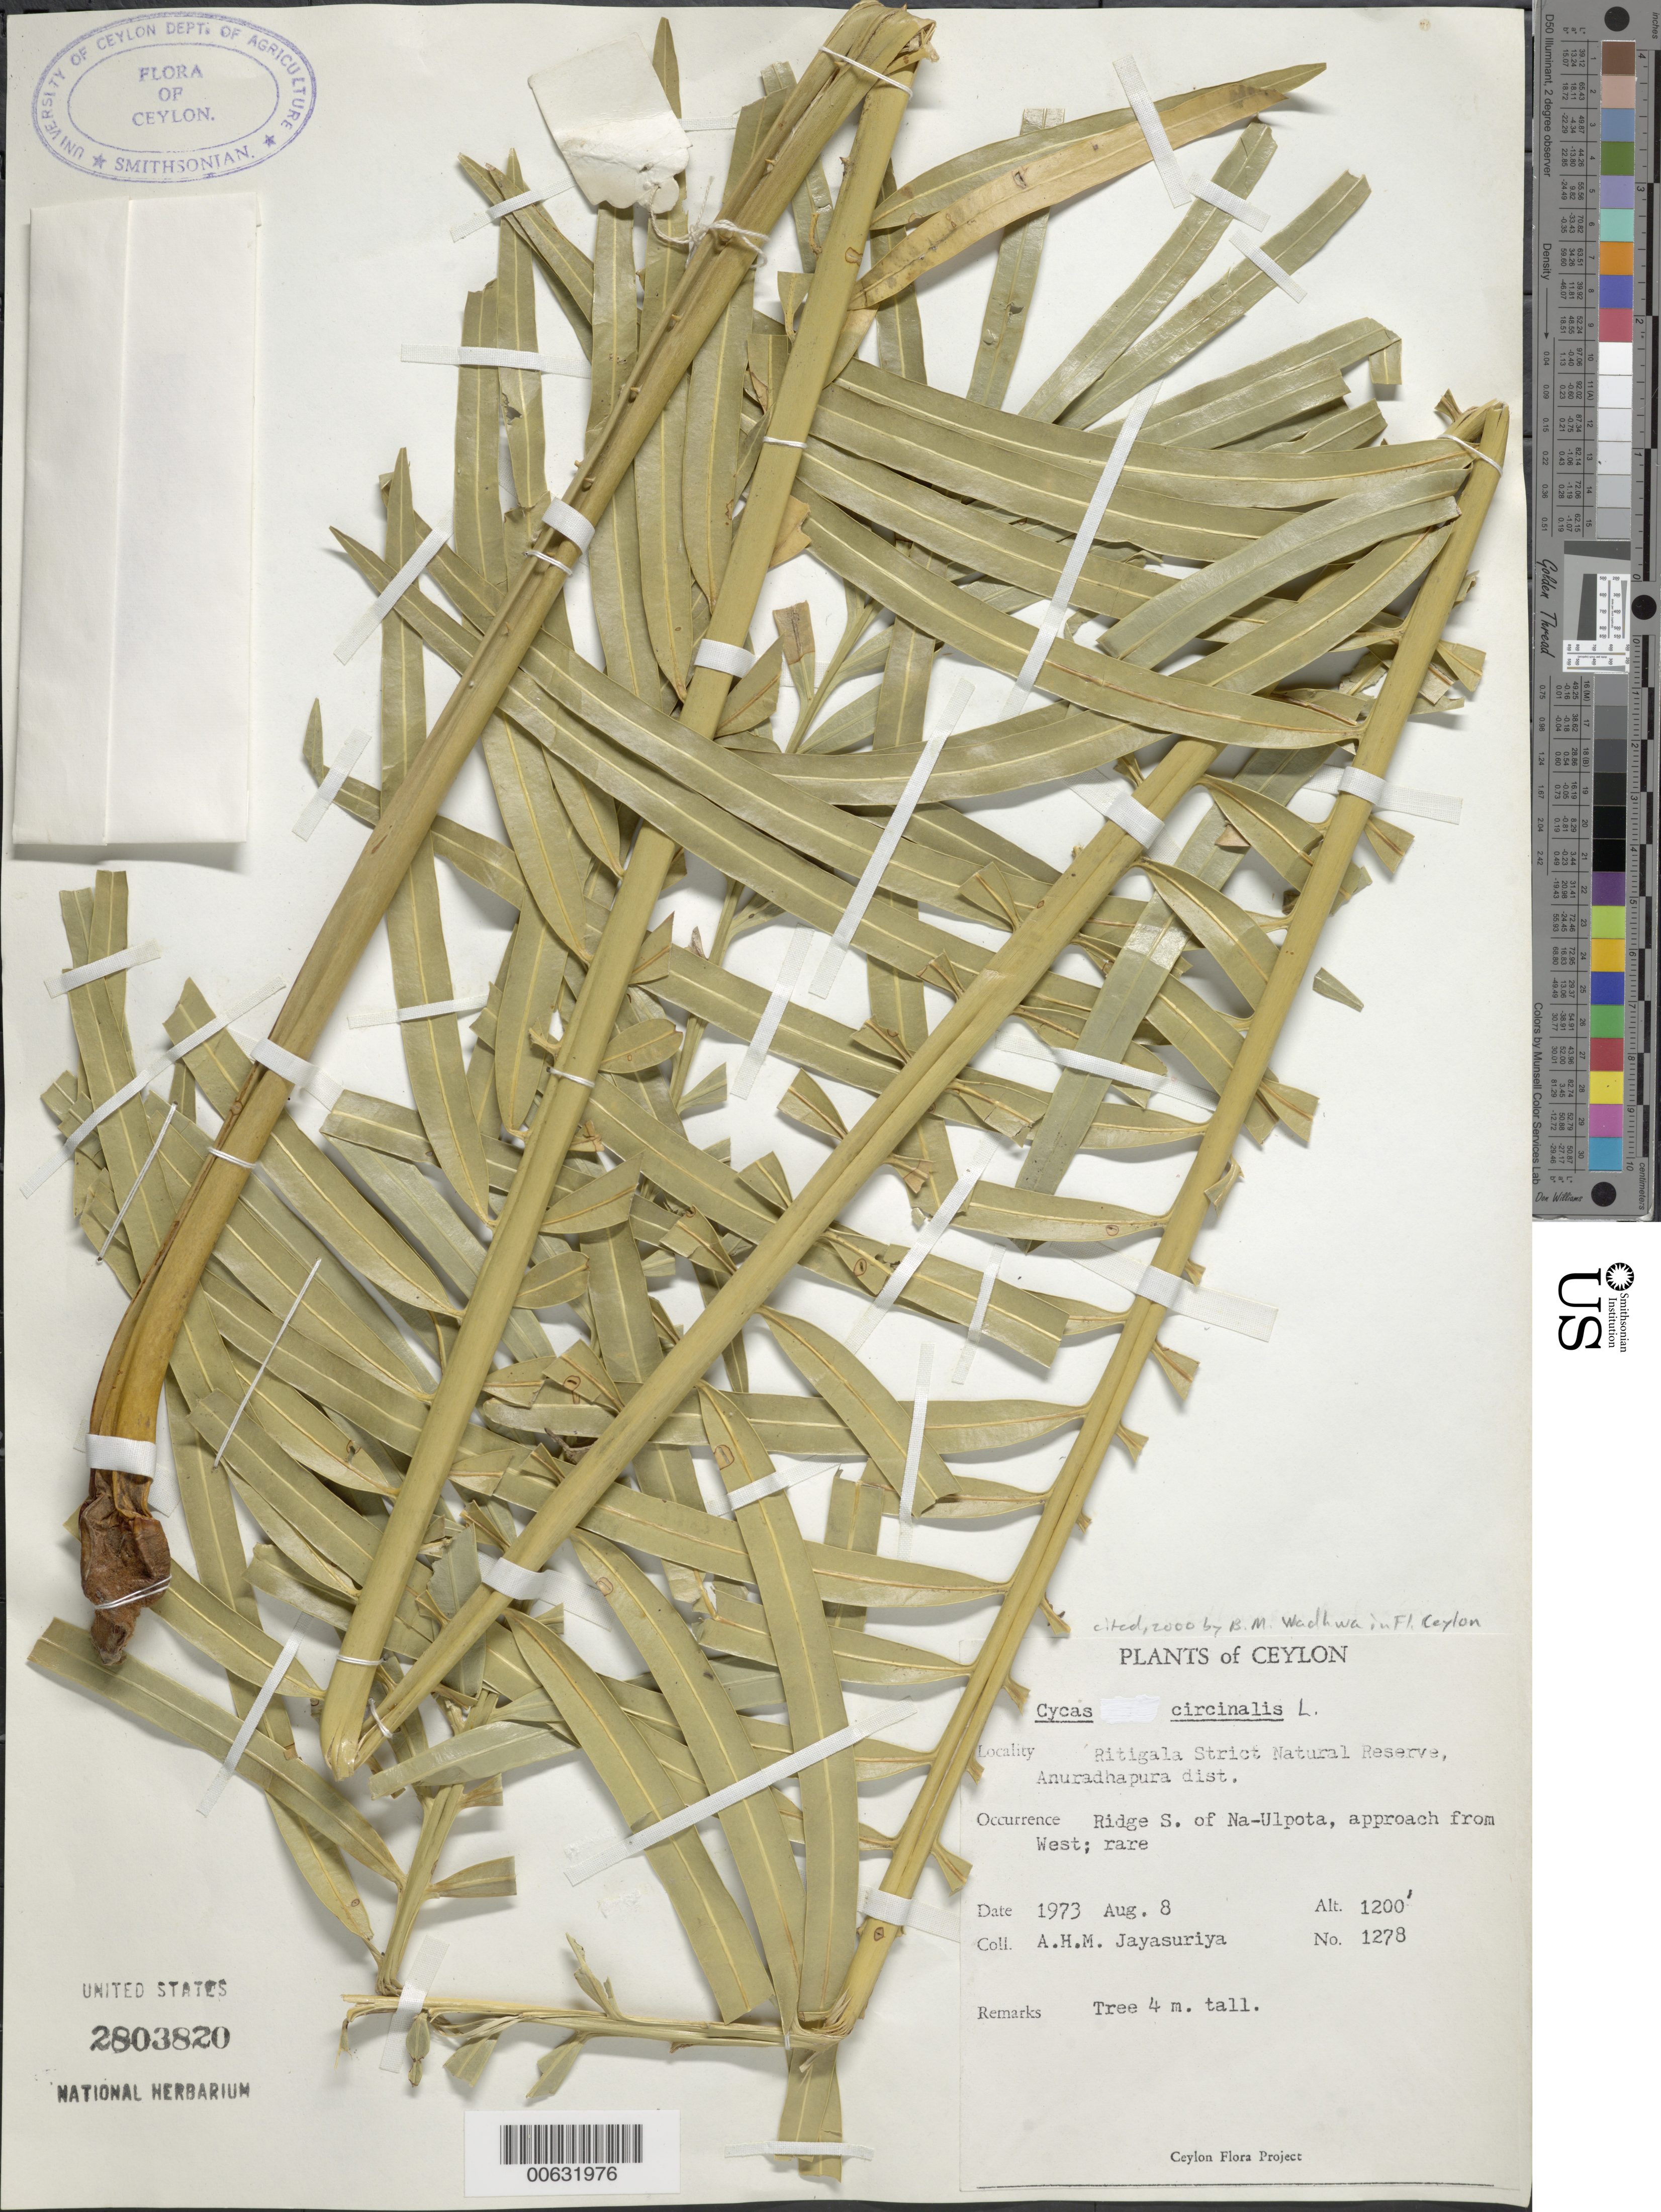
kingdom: Plantae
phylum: Tracheophyta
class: Cycadopsida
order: Cycadales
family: Cycadaceae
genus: Cycas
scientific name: Cycas thouarsii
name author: R. Br.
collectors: A. H. Jayasuriya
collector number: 1278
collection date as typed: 08 Aug 1973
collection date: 1973-08-08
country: Sri Lanka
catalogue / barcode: US 2803820